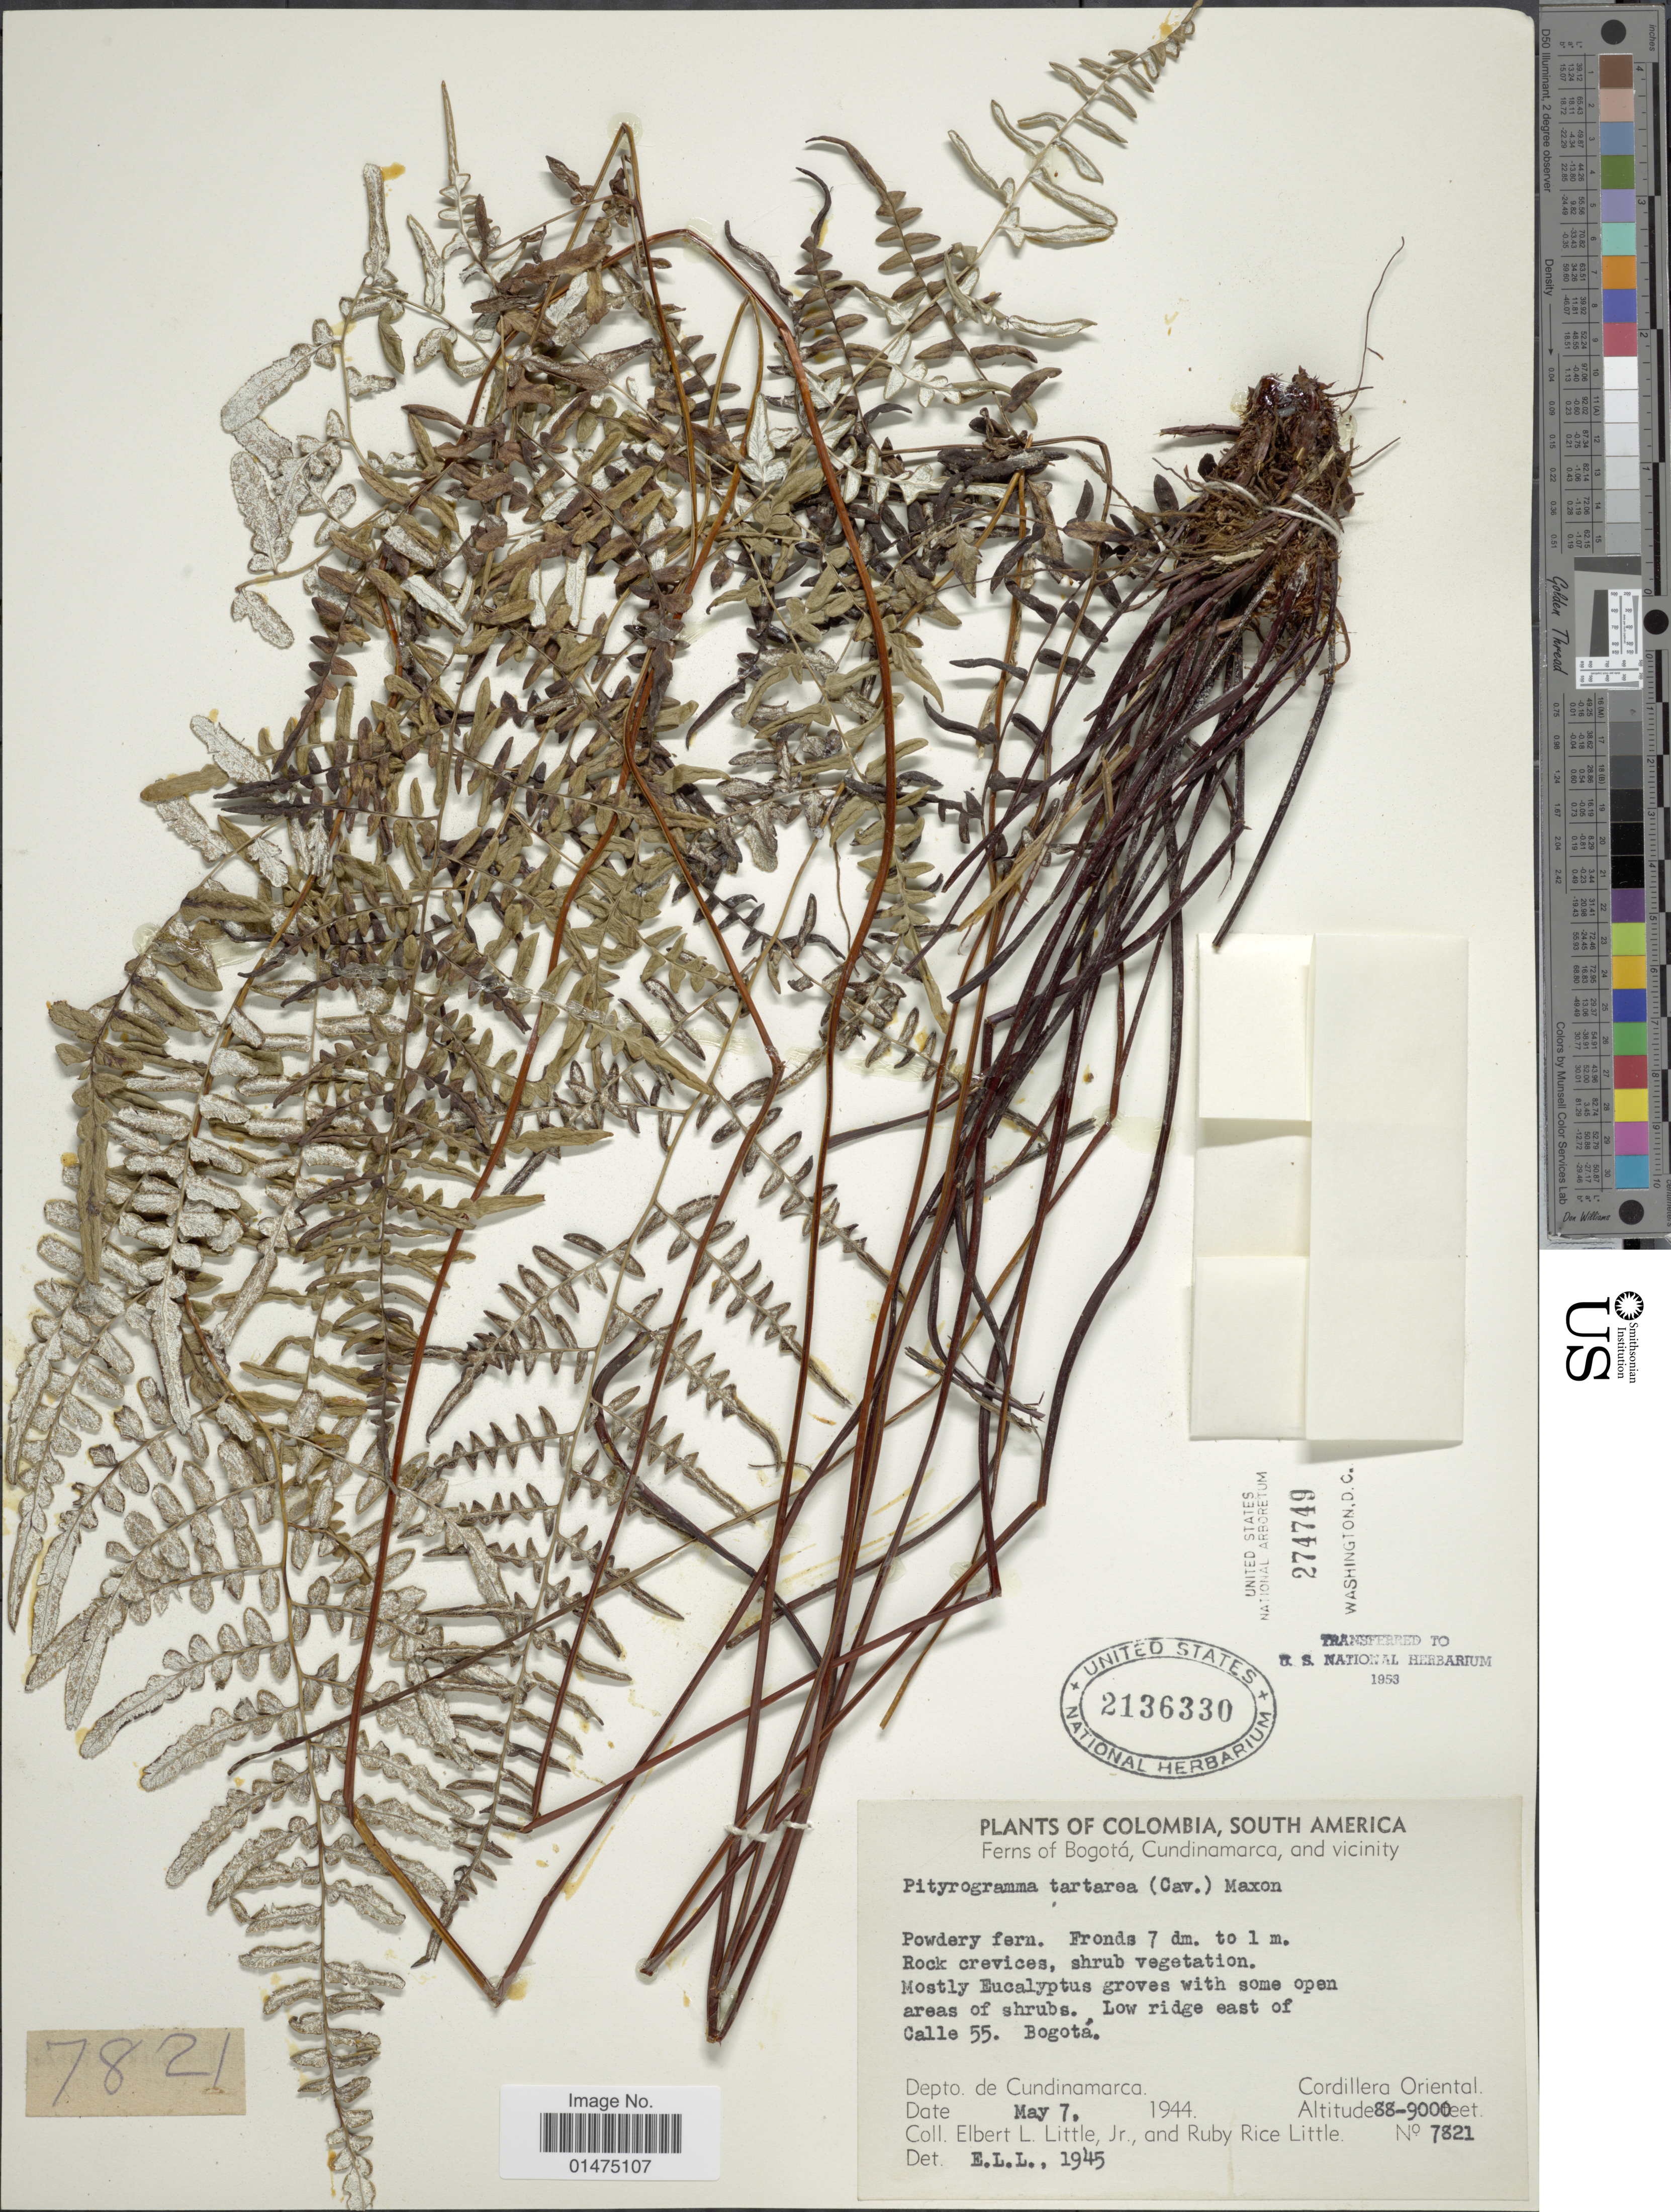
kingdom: Plantae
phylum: Tracheophyta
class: Polypodiopsida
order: Polypodiales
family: Pteridaceae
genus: Pityrogramma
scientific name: Pityrogramma tartarea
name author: (Cav.) Maxon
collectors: E. L. Little & R. R. Little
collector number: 7821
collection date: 1944-05-07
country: Colombia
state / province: Cundinamarca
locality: Cordillera Oriental, Mostly Eucaluptus groves with some open areas of shrubs, Low ridge east of Calle 55, Bogotá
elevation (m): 2682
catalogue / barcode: US 2136330